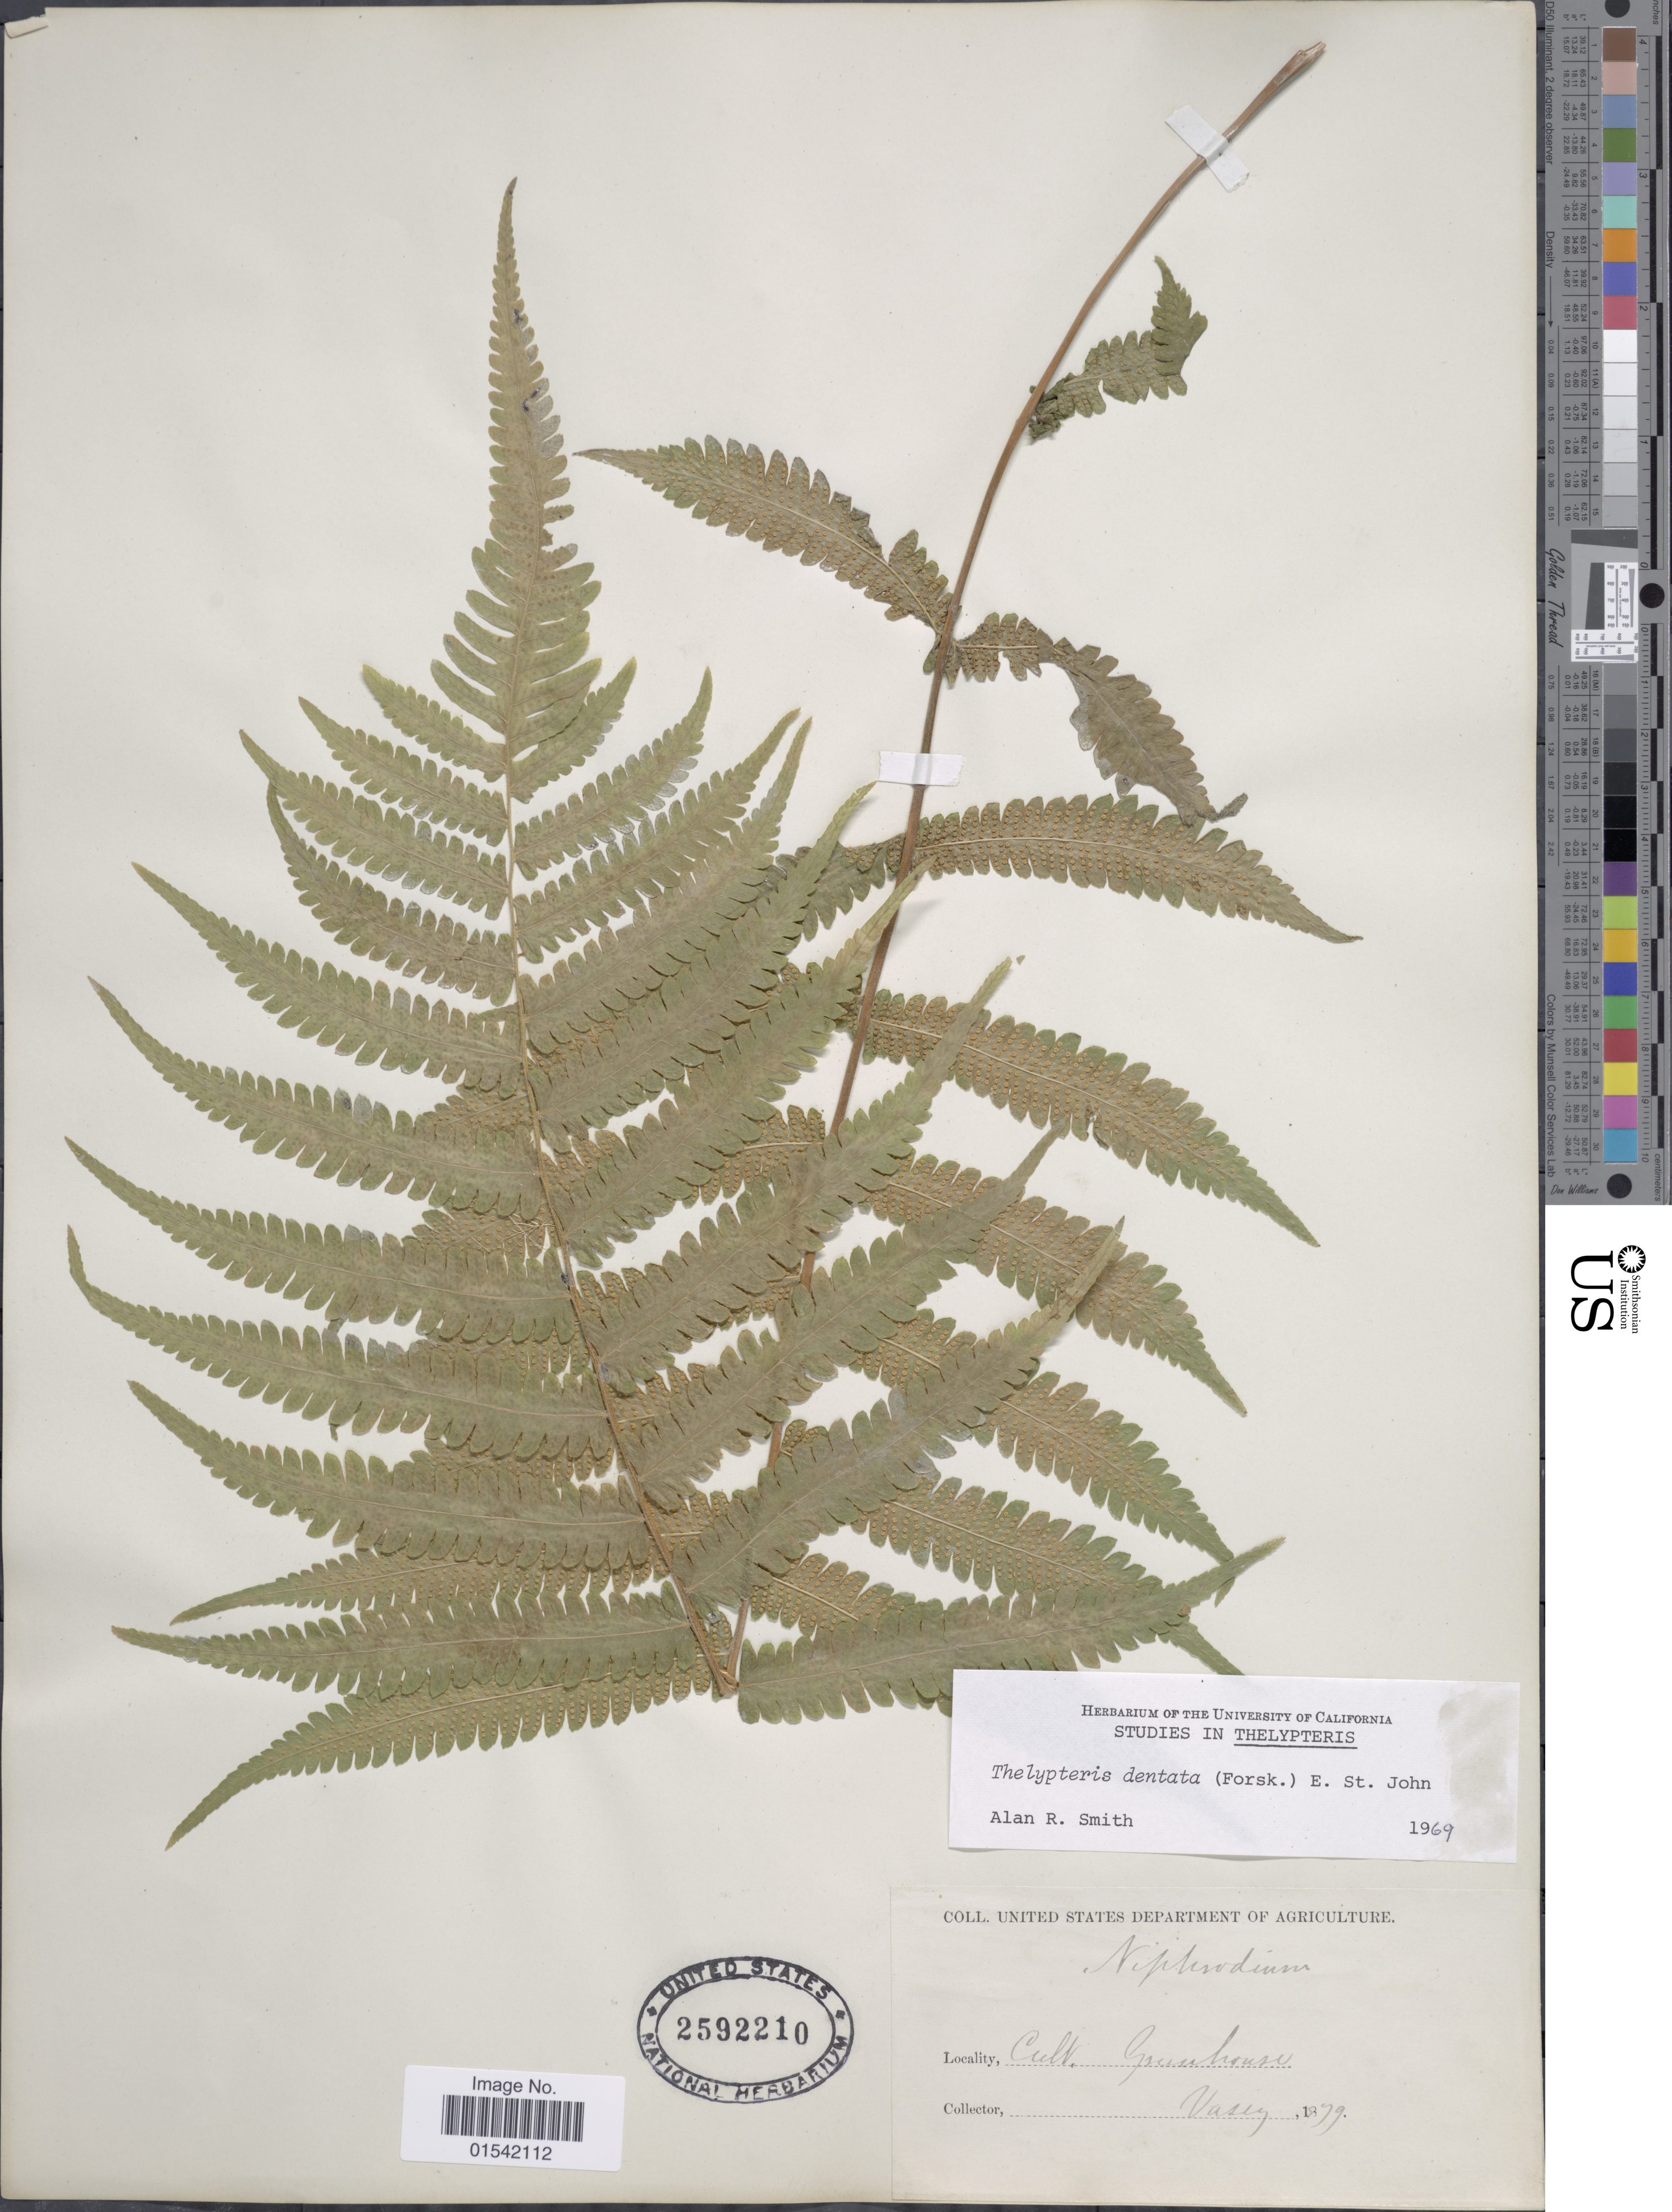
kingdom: Plantae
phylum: Tracheophyta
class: Polypodiopsida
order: Polypodiales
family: Thelypteridaceae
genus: Cyclosorus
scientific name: Cyclosorus dentatus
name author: (Forssk.) Ching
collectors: Vasey, --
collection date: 1879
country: United States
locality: Greenhouse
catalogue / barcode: US 2592210